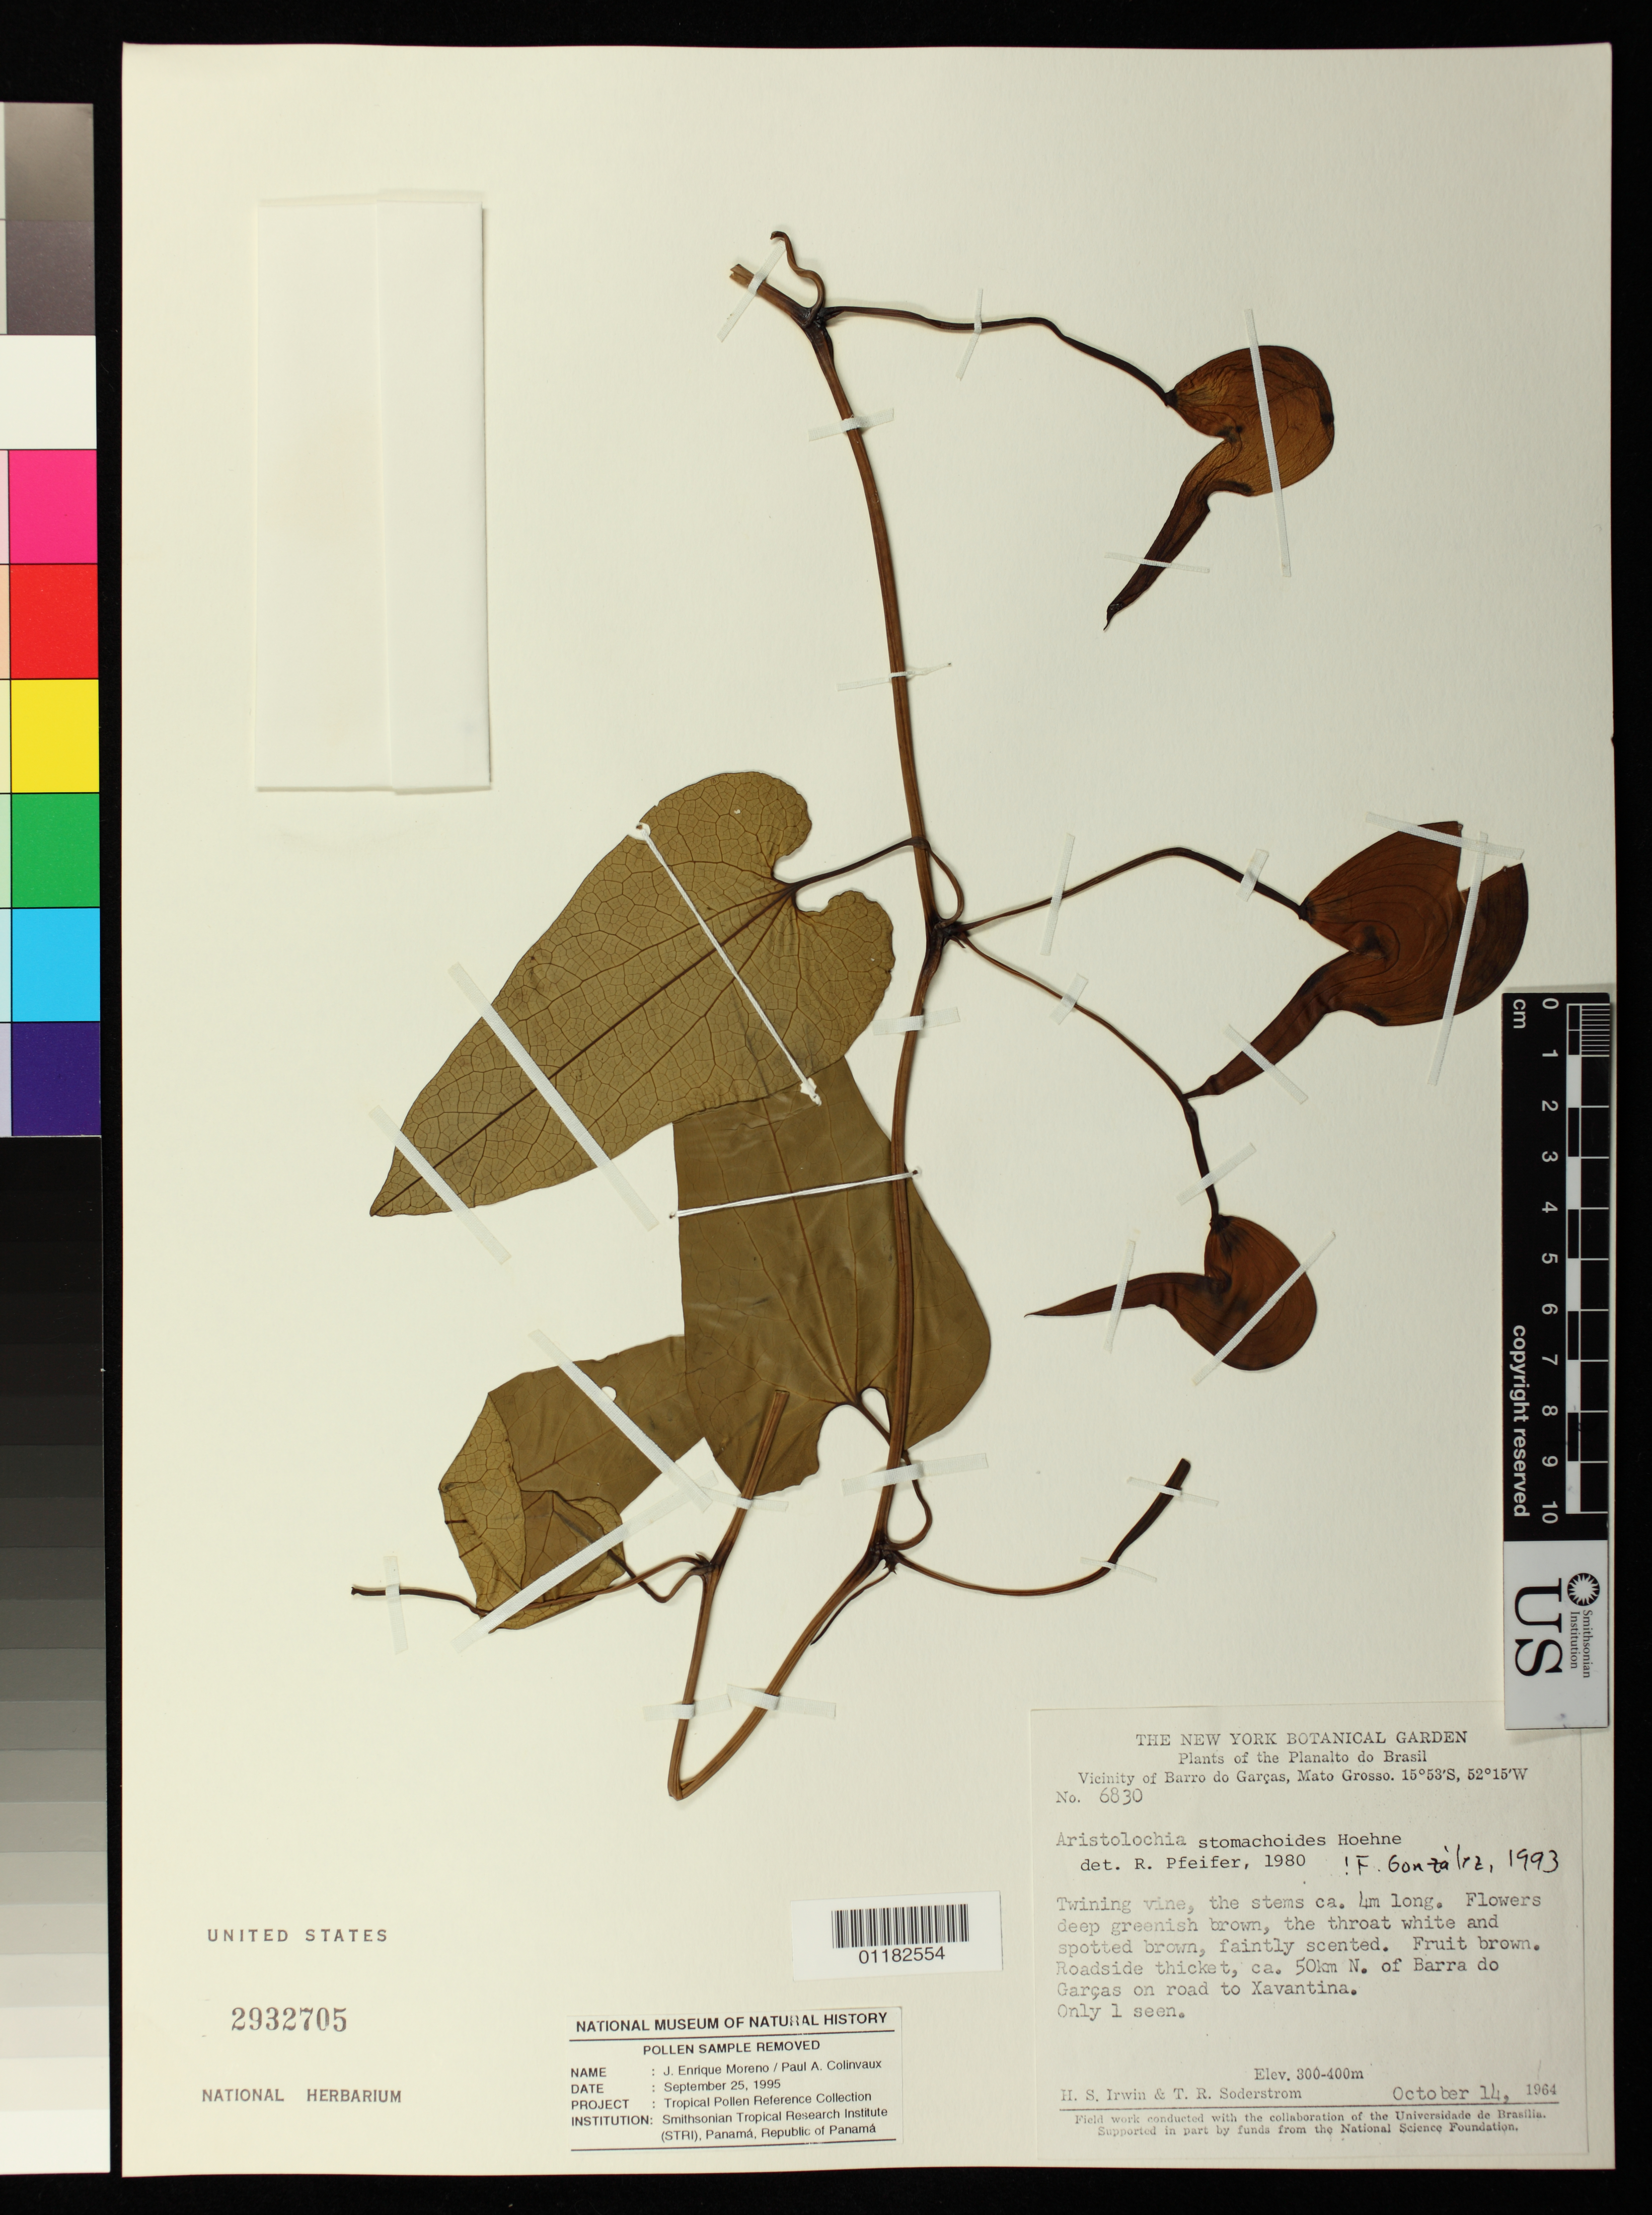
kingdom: Plantae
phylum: Tracheophyta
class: Magnoliopsida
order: Piperales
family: Aristolochiaceae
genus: Aristolochia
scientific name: Aristolochia stomachoides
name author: Hoehne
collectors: H. Irwin & T. R. Soderstrom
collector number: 6830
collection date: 1964-10-14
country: Brazil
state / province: Mato Grosso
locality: Roadside thicket, ca. 50 km N. of Barra do Garcas on road to Xavantina.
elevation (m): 300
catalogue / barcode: US 2932705